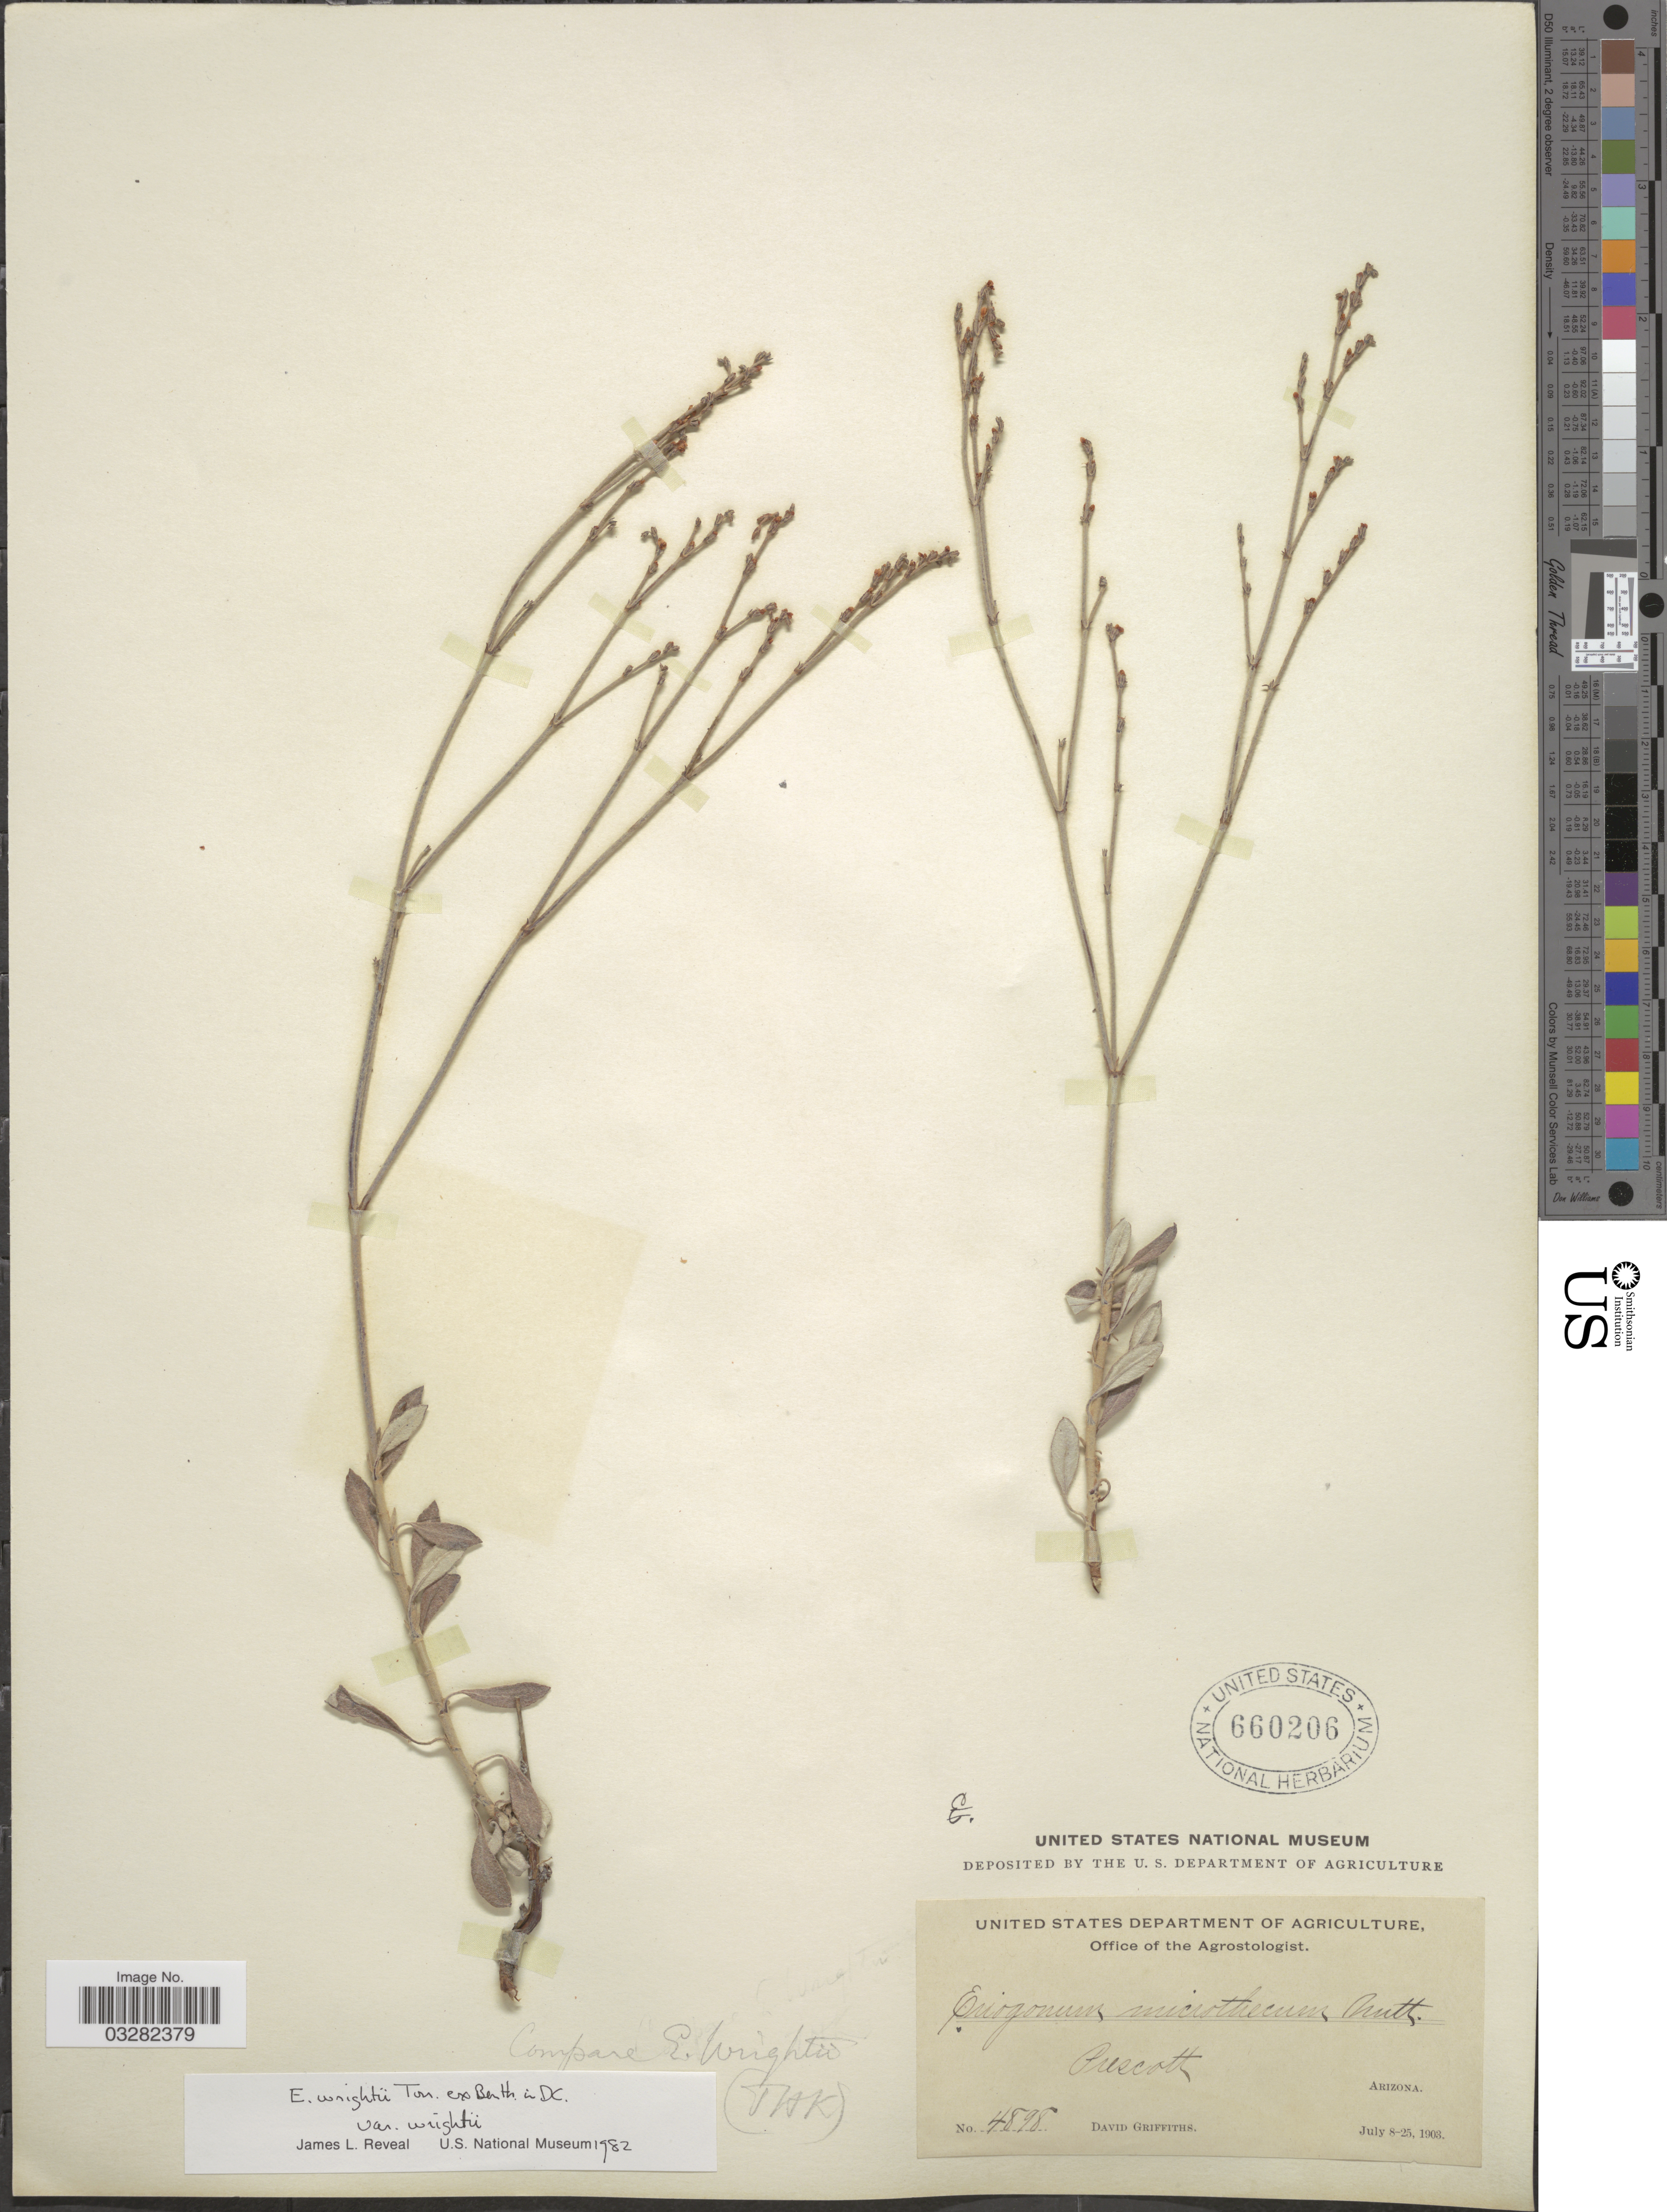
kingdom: Plantae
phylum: Tracheophyta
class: Magnoliopsida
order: Caryophyllales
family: Polygonaceae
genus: Eriogonum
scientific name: Eriogonum wrightii var. wrightii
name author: Torr. ex Benth.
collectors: D. Griffiths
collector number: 4898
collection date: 1903-07-08/1903-07-25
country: United States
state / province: Arizona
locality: Prescott.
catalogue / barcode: US 660206